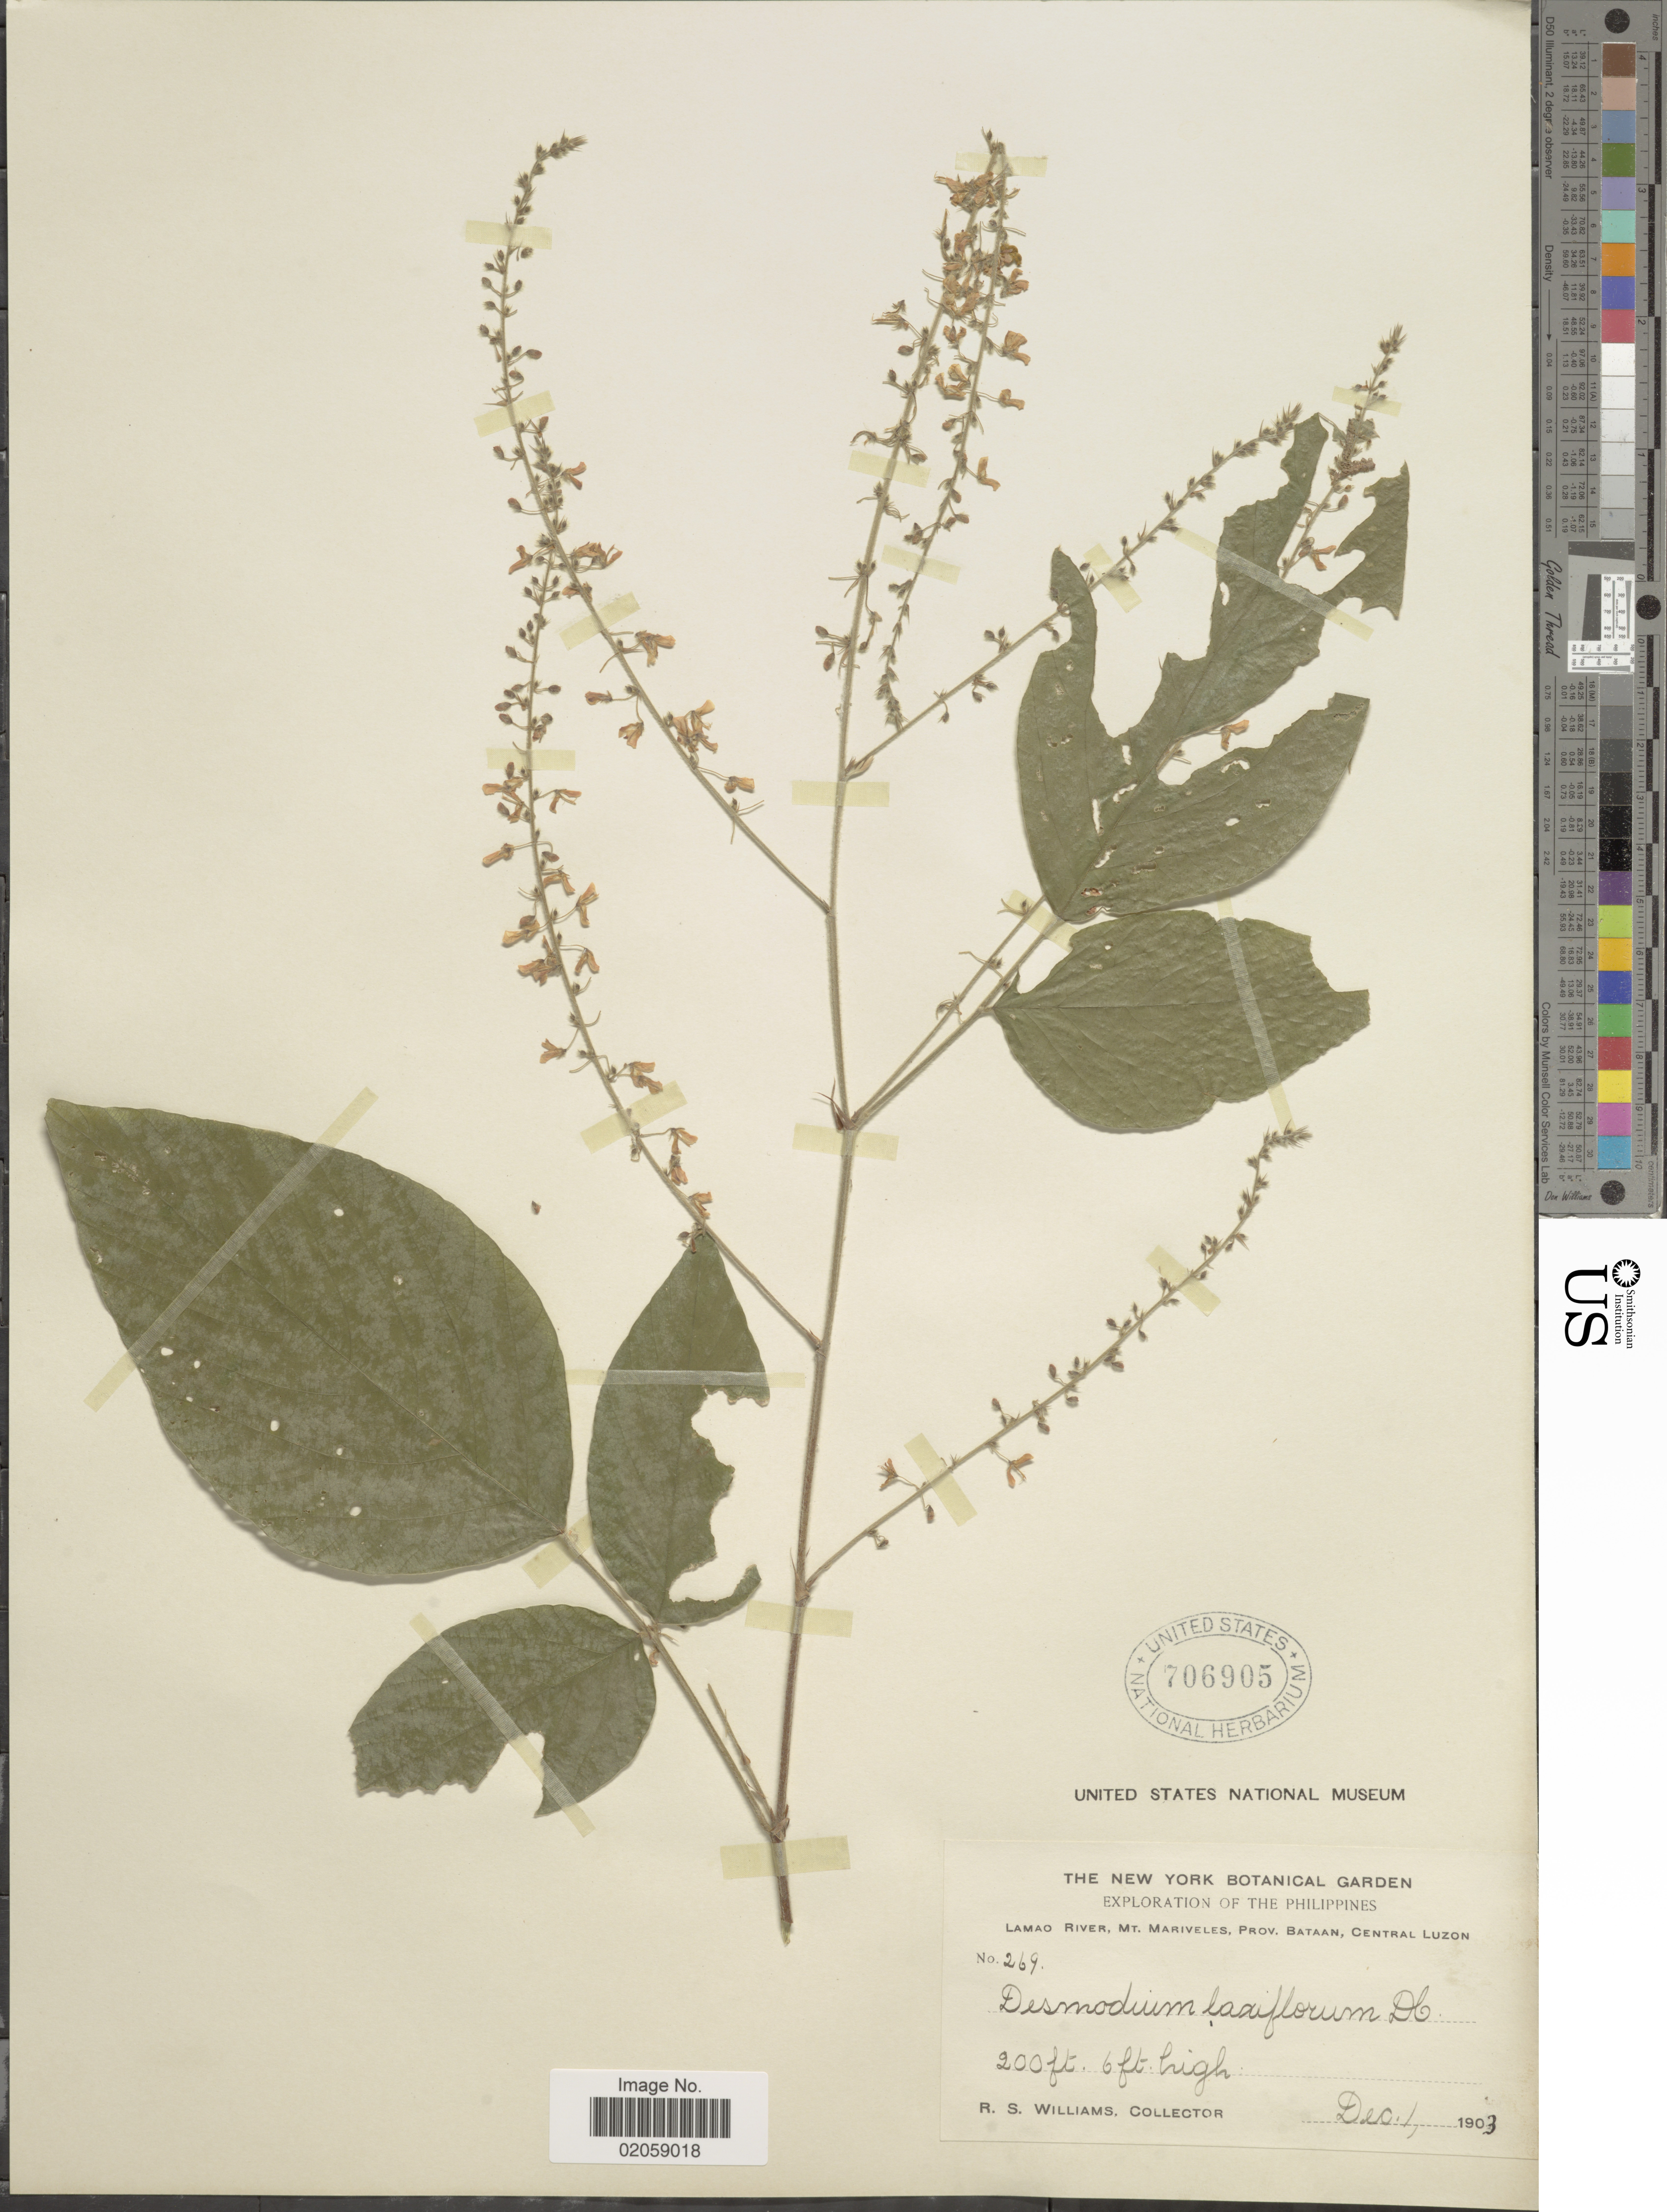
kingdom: Plantae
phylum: Tracheophyta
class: Magnoliopsida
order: Fabales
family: Fabaceae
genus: Sohmaea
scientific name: Sohmaea laxiflora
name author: (DC.) H. Ohashi & K. Ohashi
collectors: R. S. Williams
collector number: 269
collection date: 1903-12-01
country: Philippines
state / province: Central Luzon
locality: Lamao River, Mt. Mariveles, Prov. Bataan, Central Luzon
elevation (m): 61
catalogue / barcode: US 706905